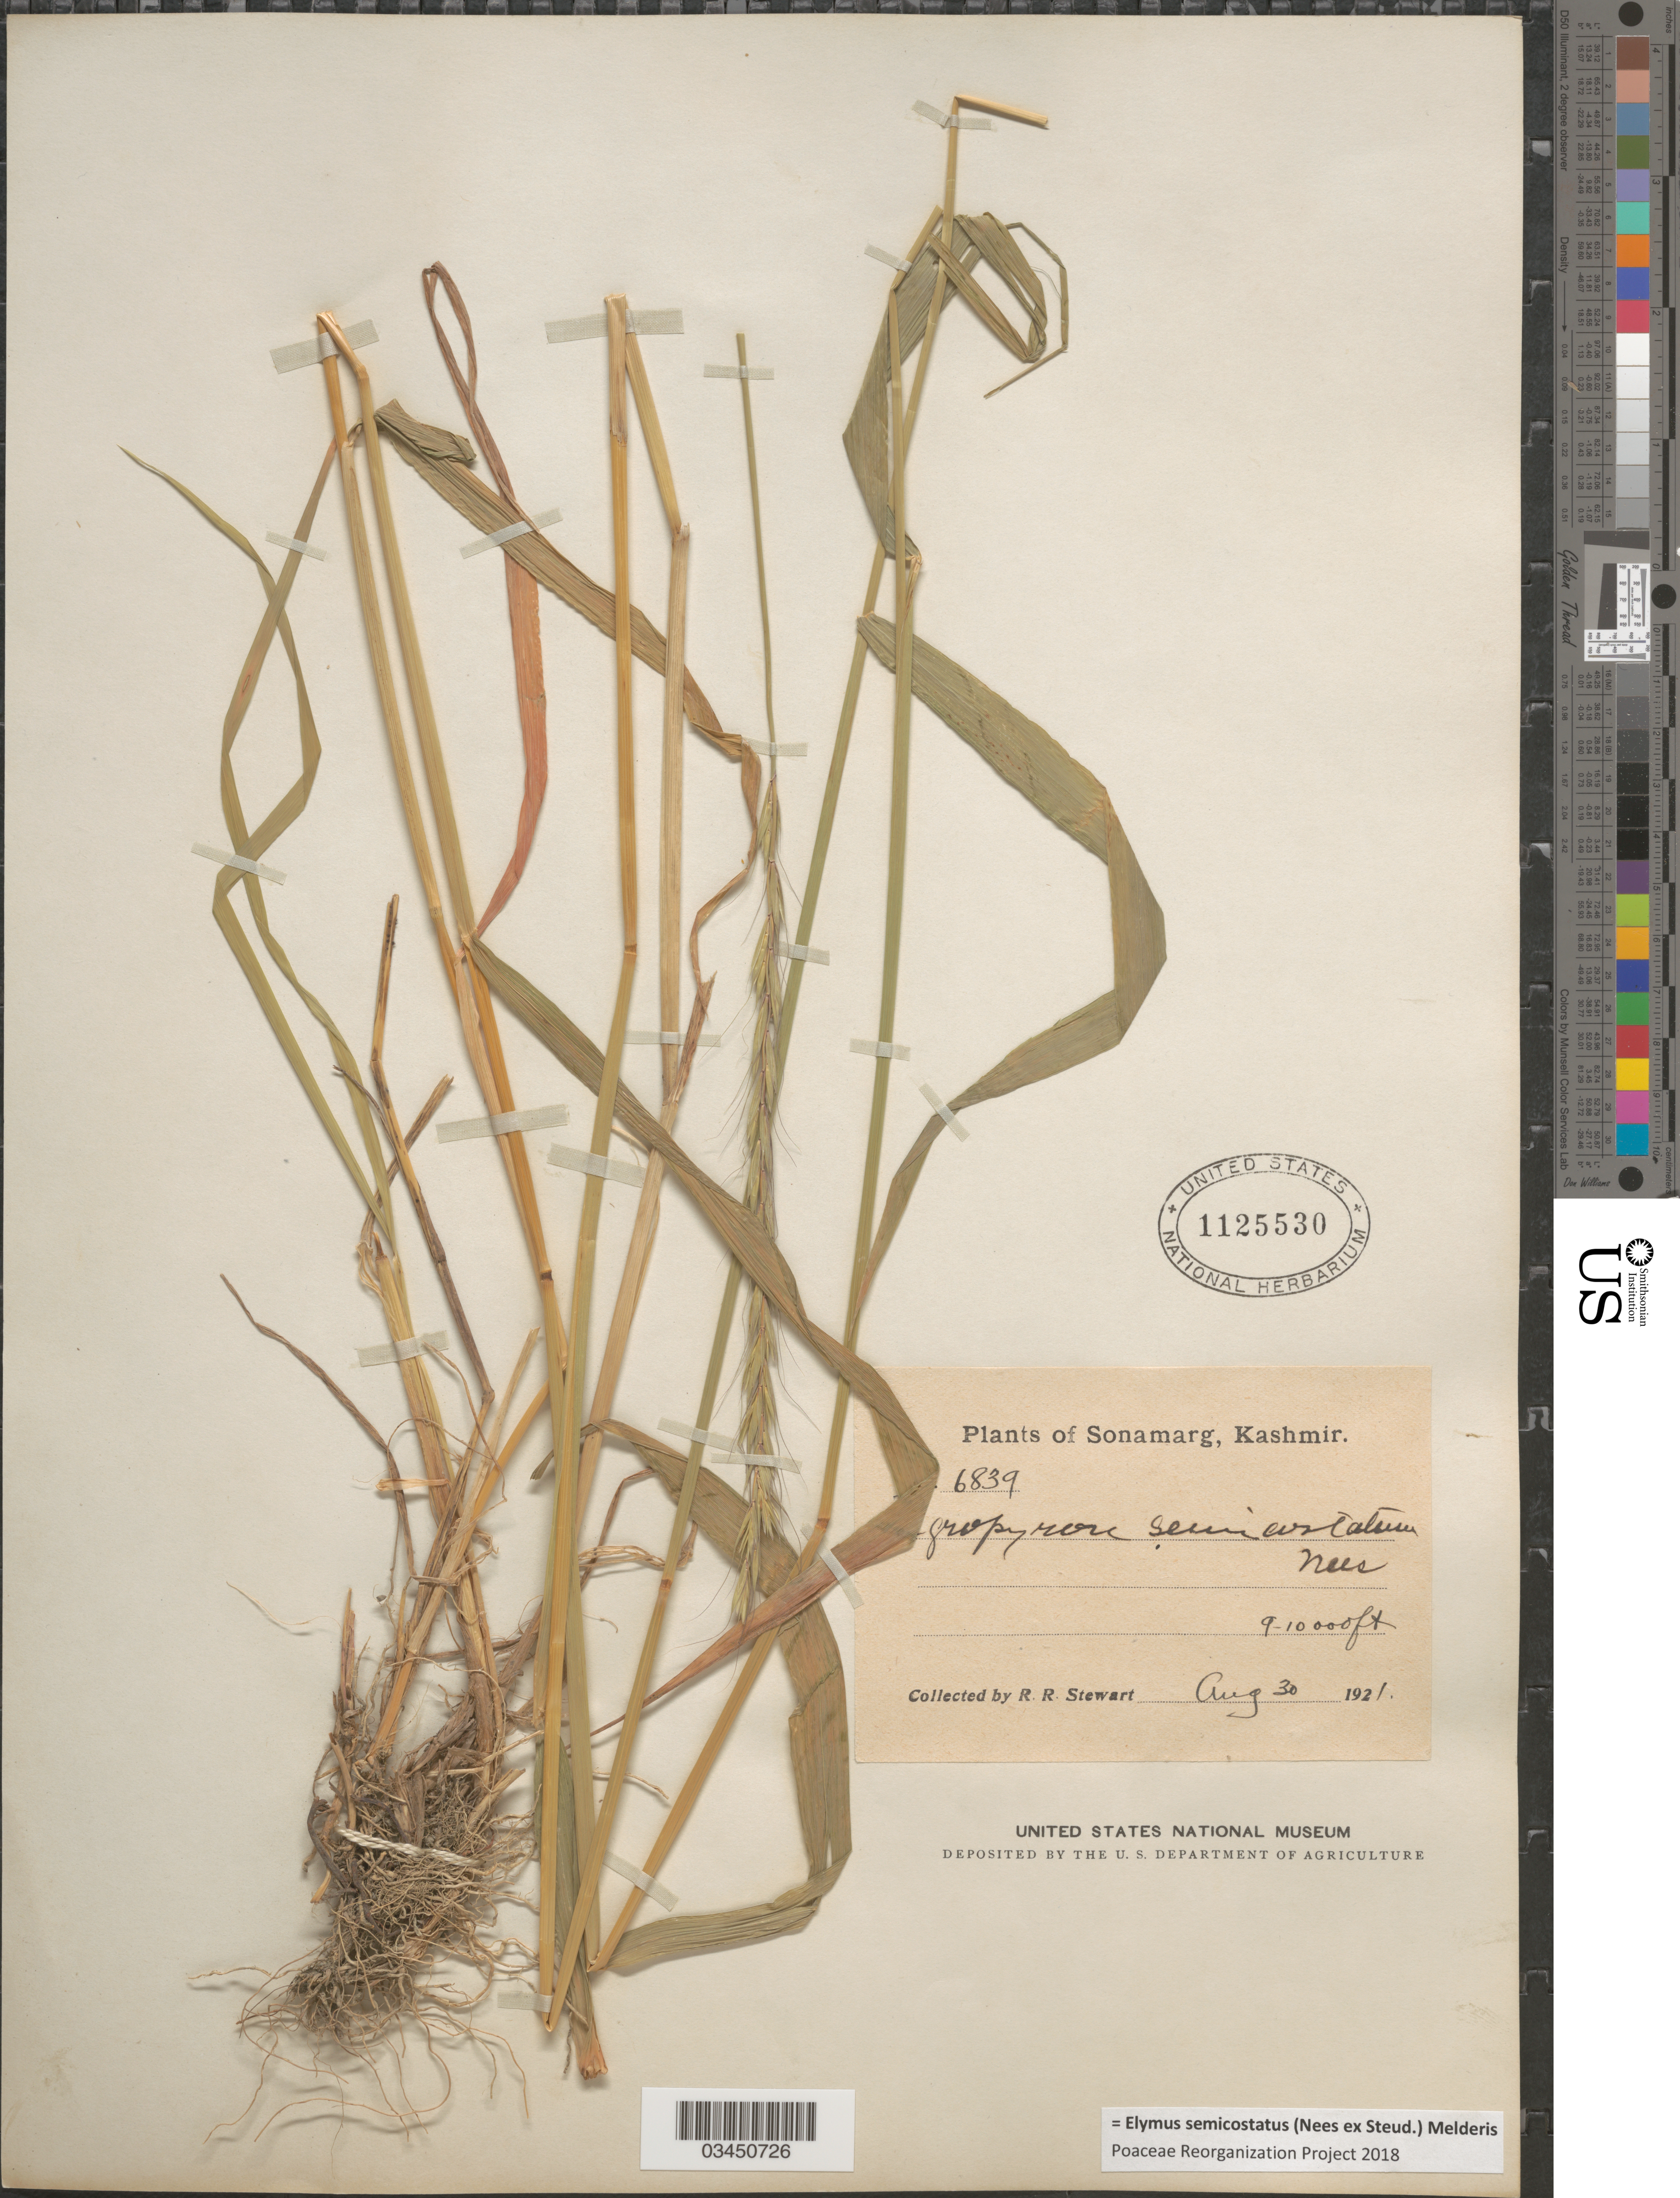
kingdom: Plantae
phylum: Tracheophyta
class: Liliopsida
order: Poales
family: Poaceae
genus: Elymus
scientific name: Elymus semicostatus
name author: (Nees ex Steud.) Melderis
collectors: R. Stewart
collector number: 6839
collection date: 1921-08-30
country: India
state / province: Jammu and Kashmir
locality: Sonamarg, Kashmir.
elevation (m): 2743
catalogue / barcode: US 1125530